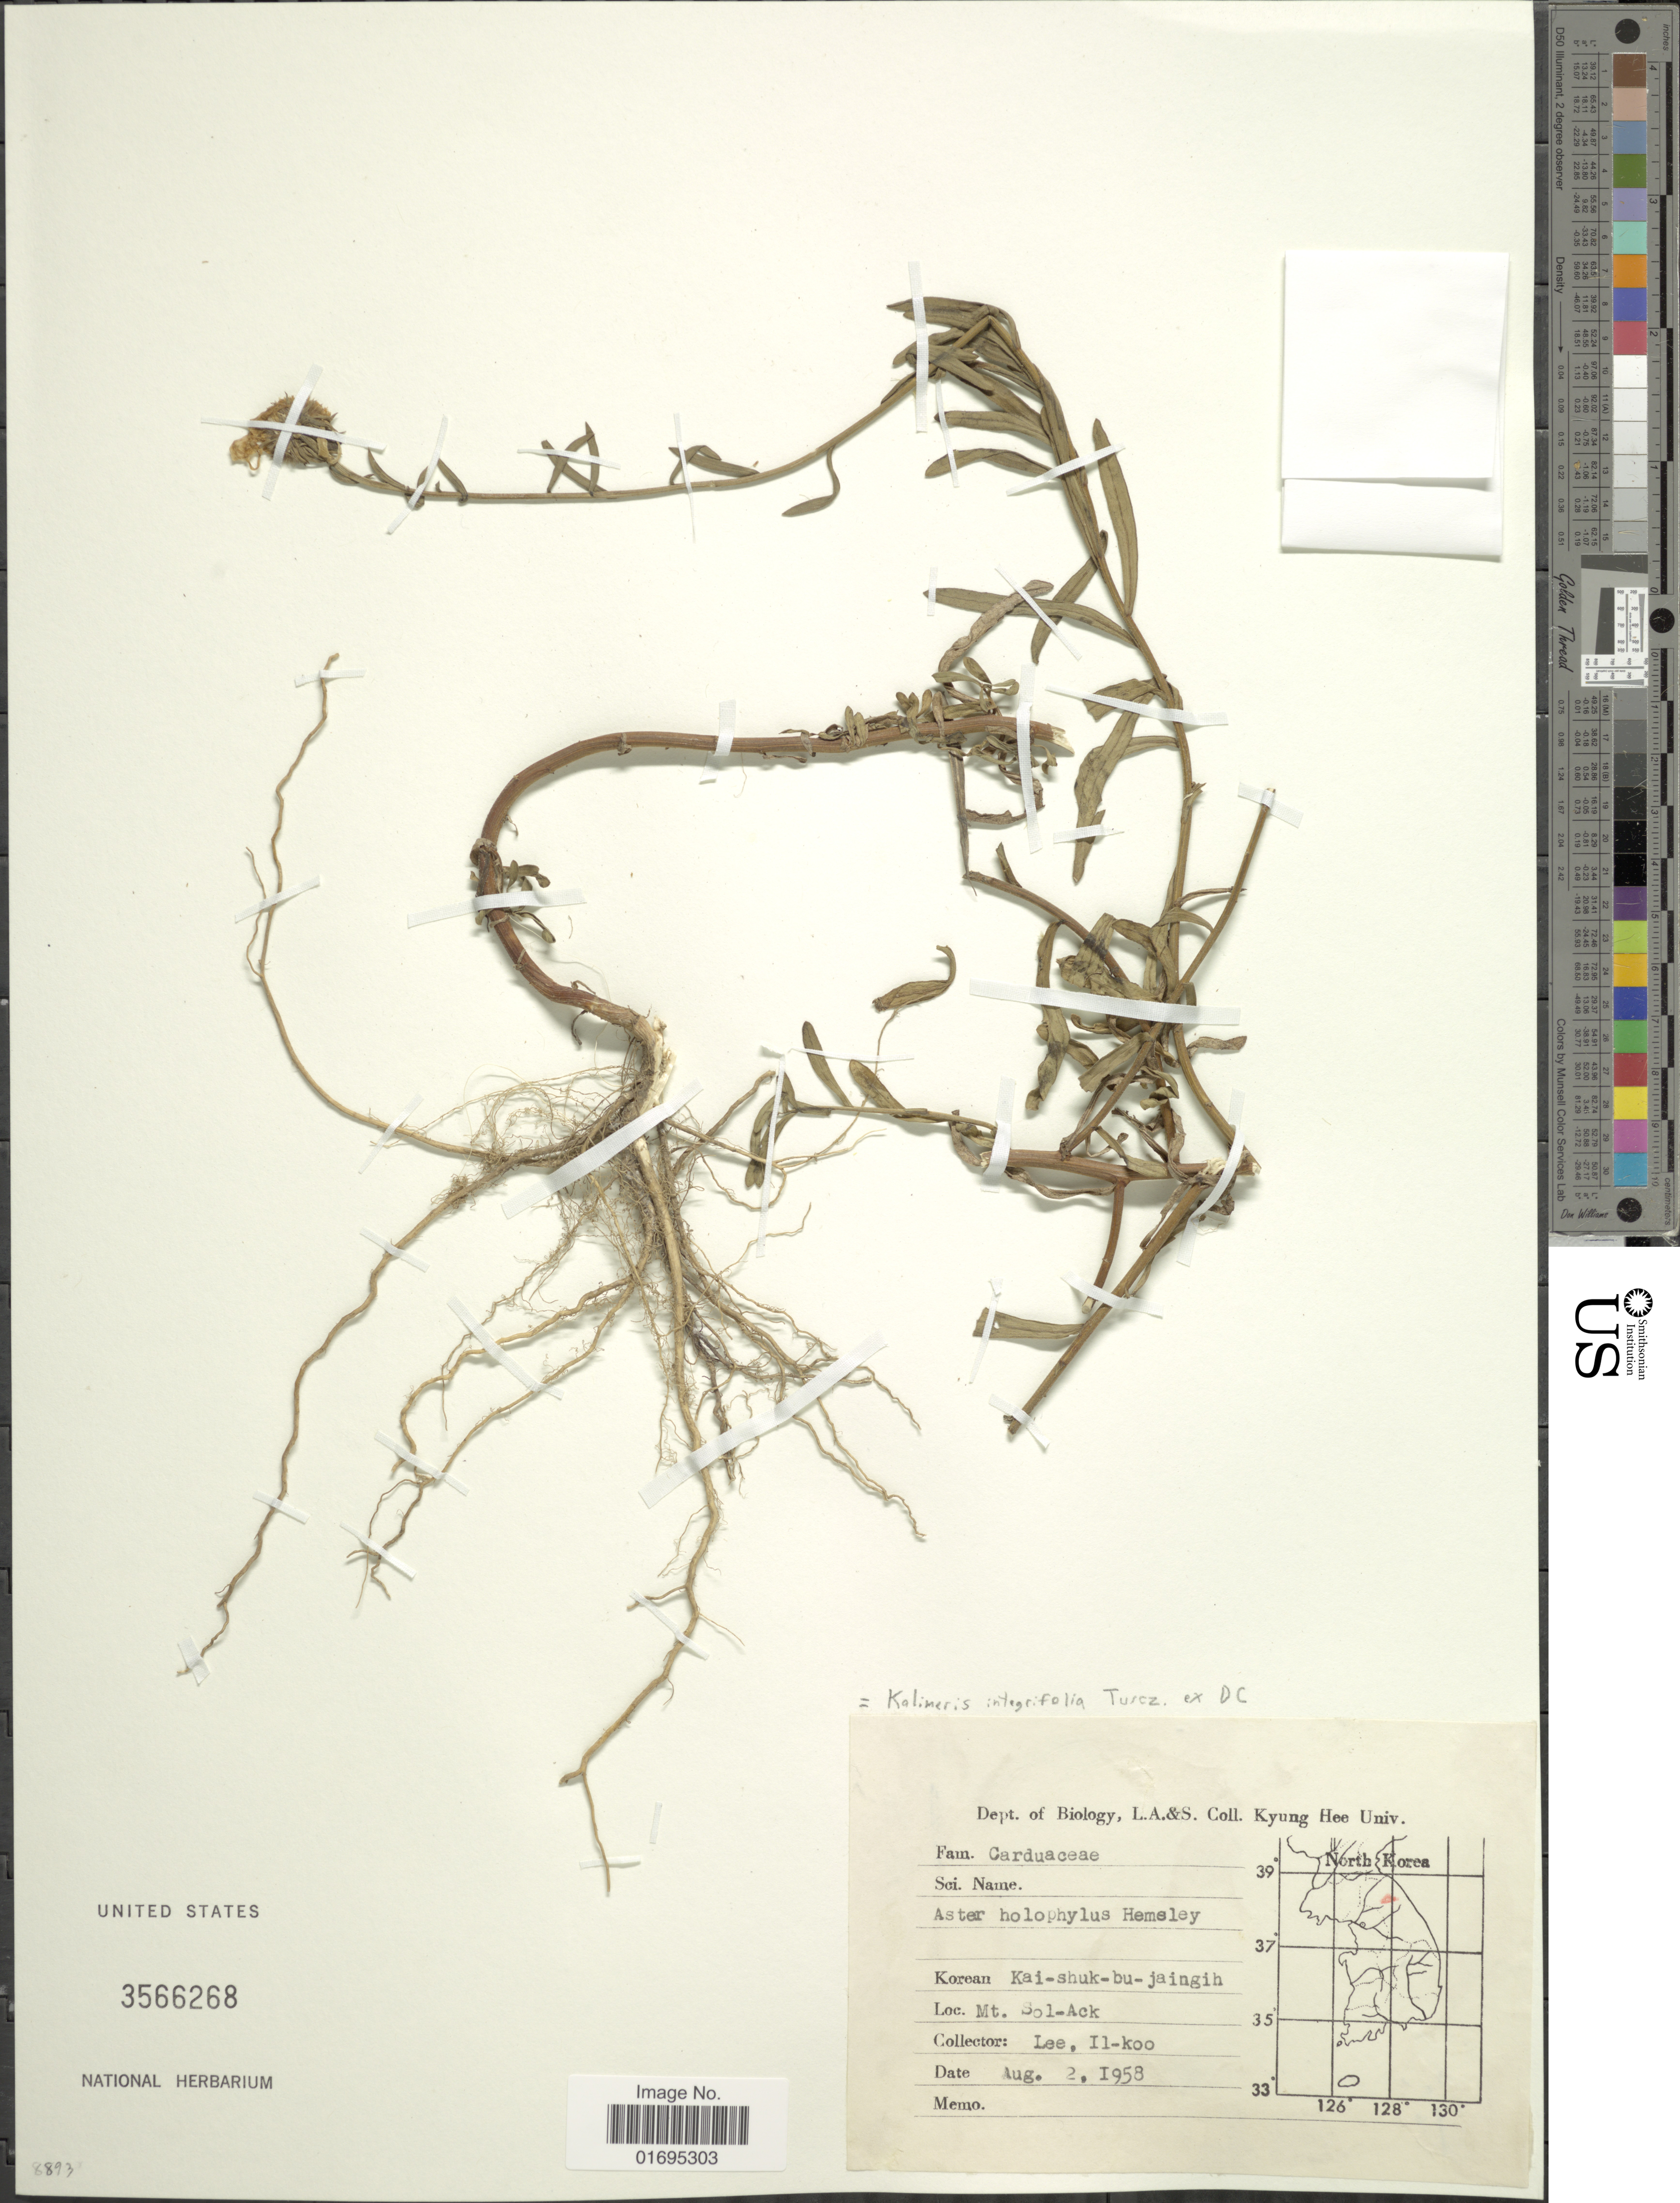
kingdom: Plantae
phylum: Tracheophyta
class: Magnoliopsida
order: Asterales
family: Asteraceae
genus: Kalimeris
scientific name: Kalimeris integrifolia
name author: Turcz. ex DC.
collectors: I. Lee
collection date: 1958-08-02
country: South Korea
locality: Kai-shuk-bu-jaingih, mt. Sol-Ack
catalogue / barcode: US 3566268